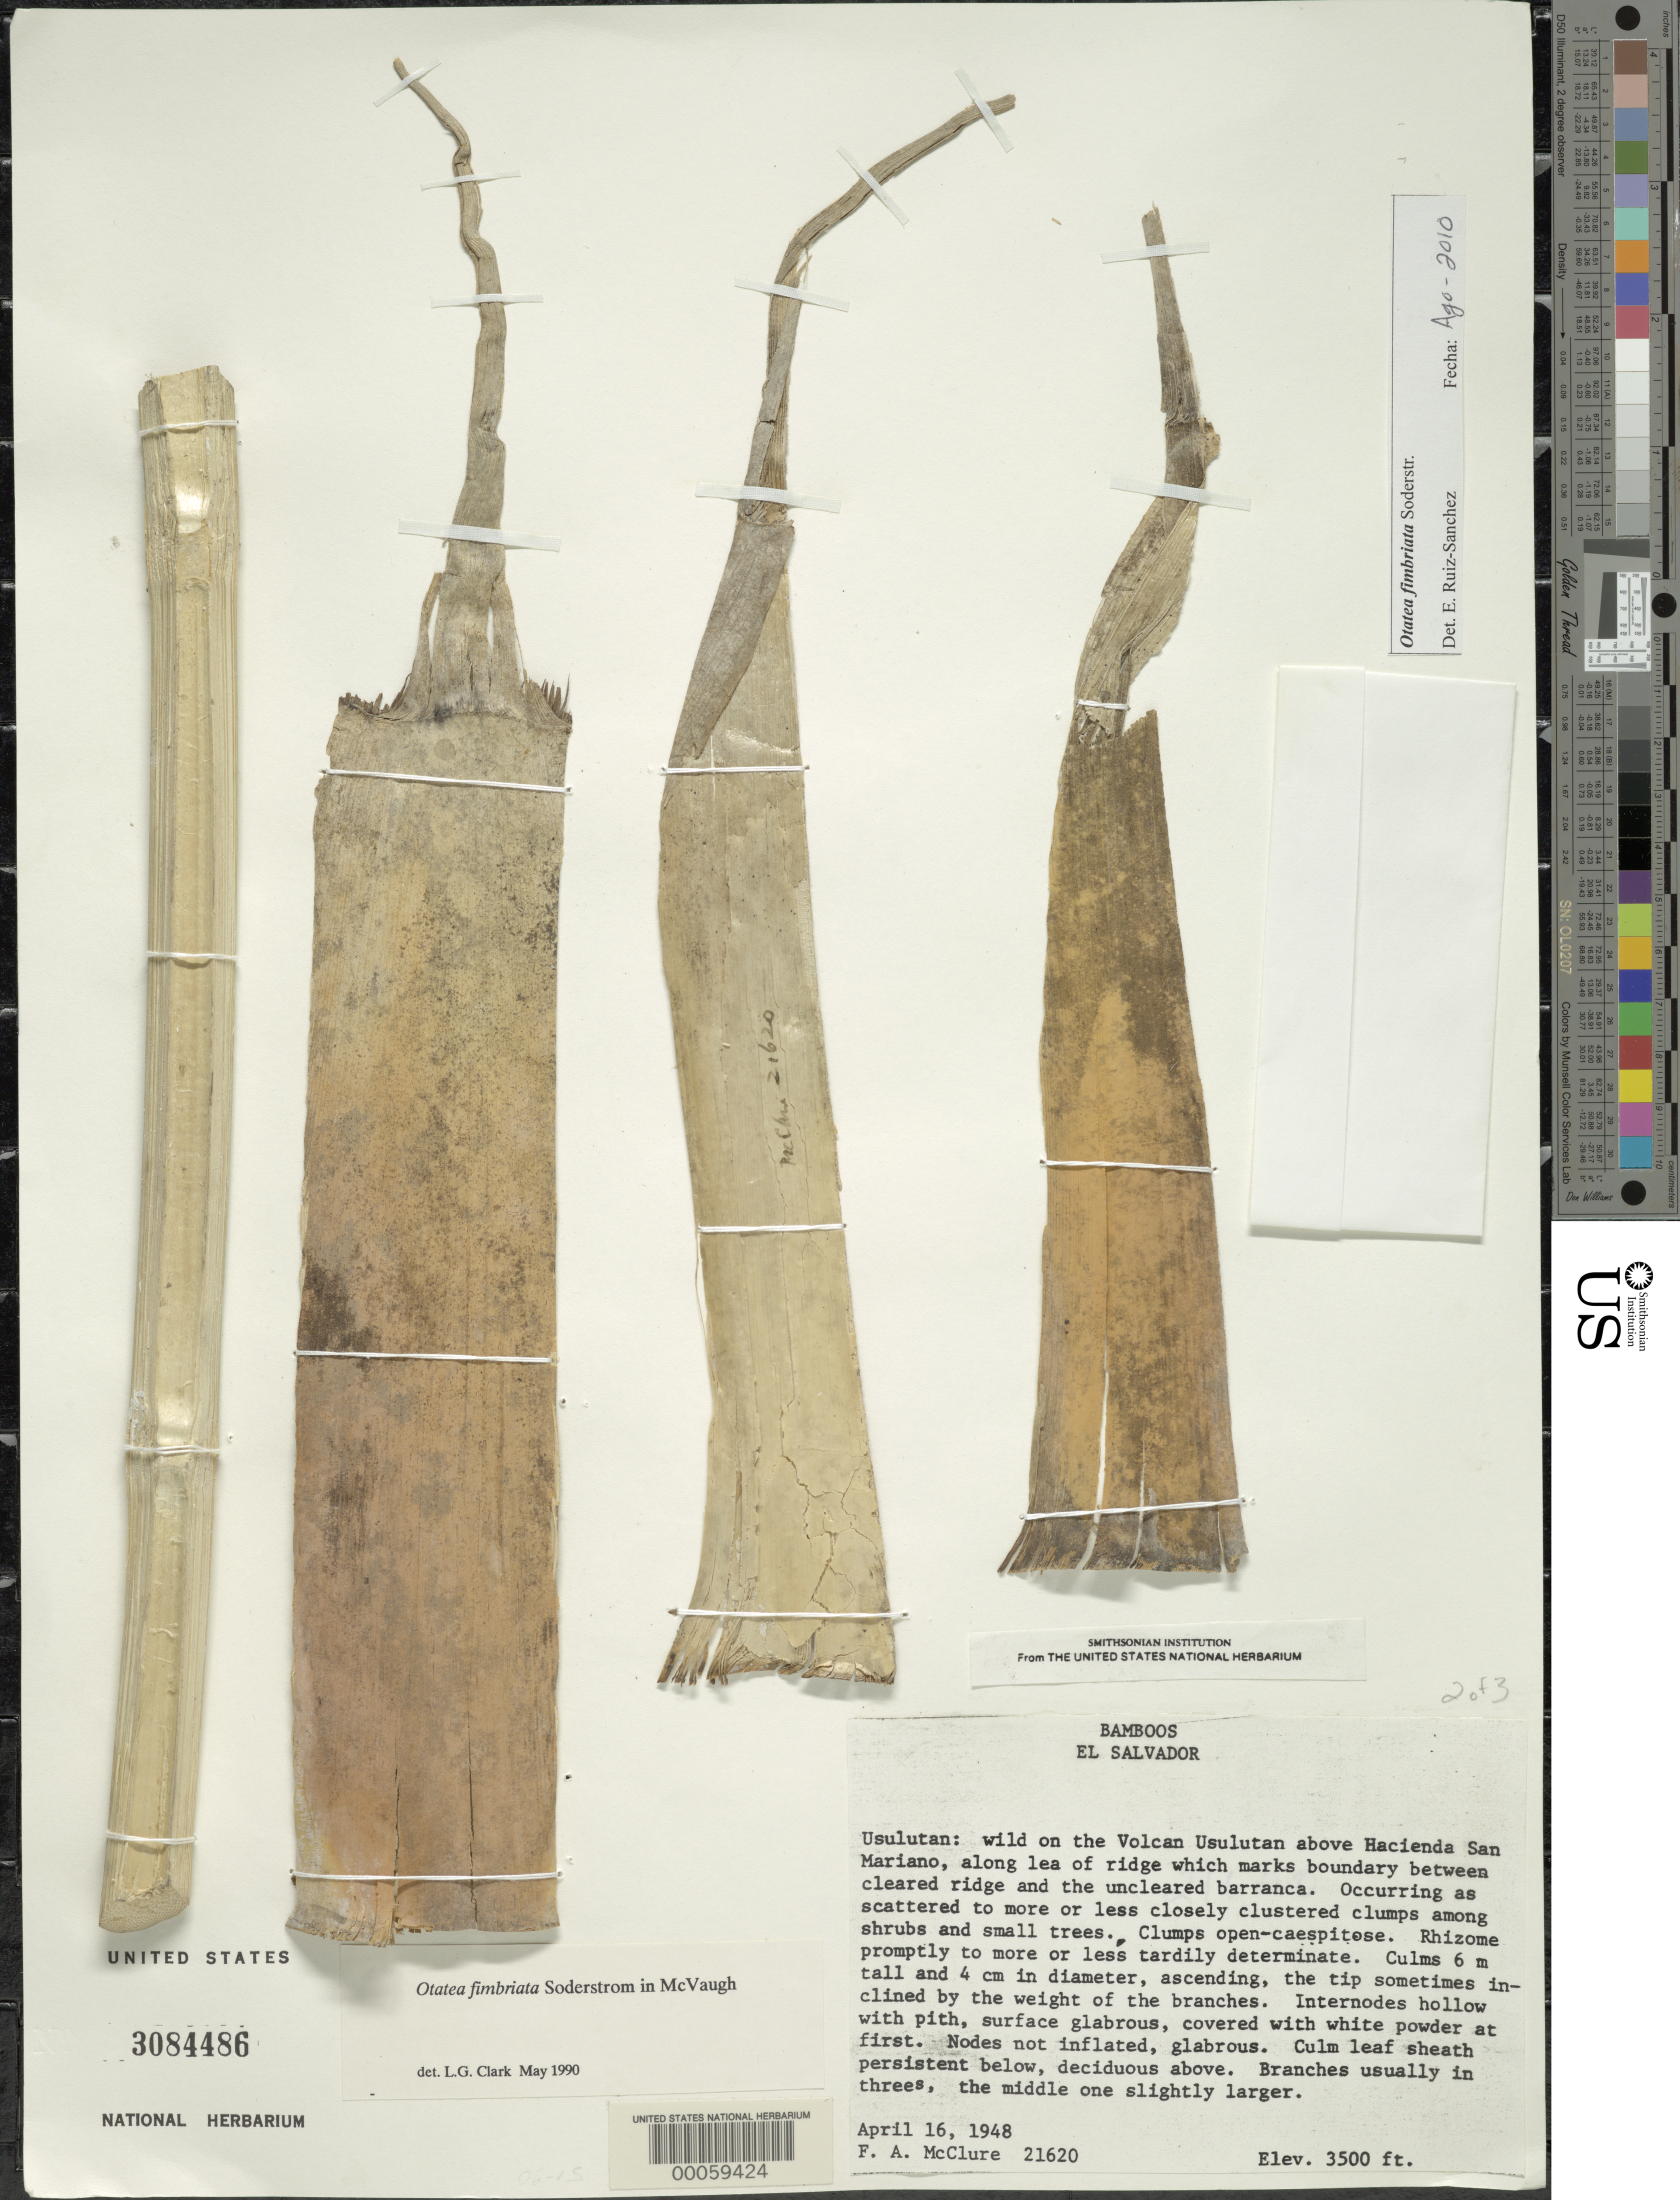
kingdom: Plantae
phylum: Tracheophyta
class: Liliopsida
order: Poales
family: Poaceae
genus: Otatea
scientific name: Otatea glauca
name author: L.G. Clark & G. Cortés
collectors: F. A. McClure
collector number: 21620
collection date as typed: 16 Apr 1948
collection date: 1948-04-16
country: El Salvador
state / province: Usulután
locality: Volcan Usulutan above Hacienda San Mariano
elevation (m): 1067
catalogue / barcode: US 3084486